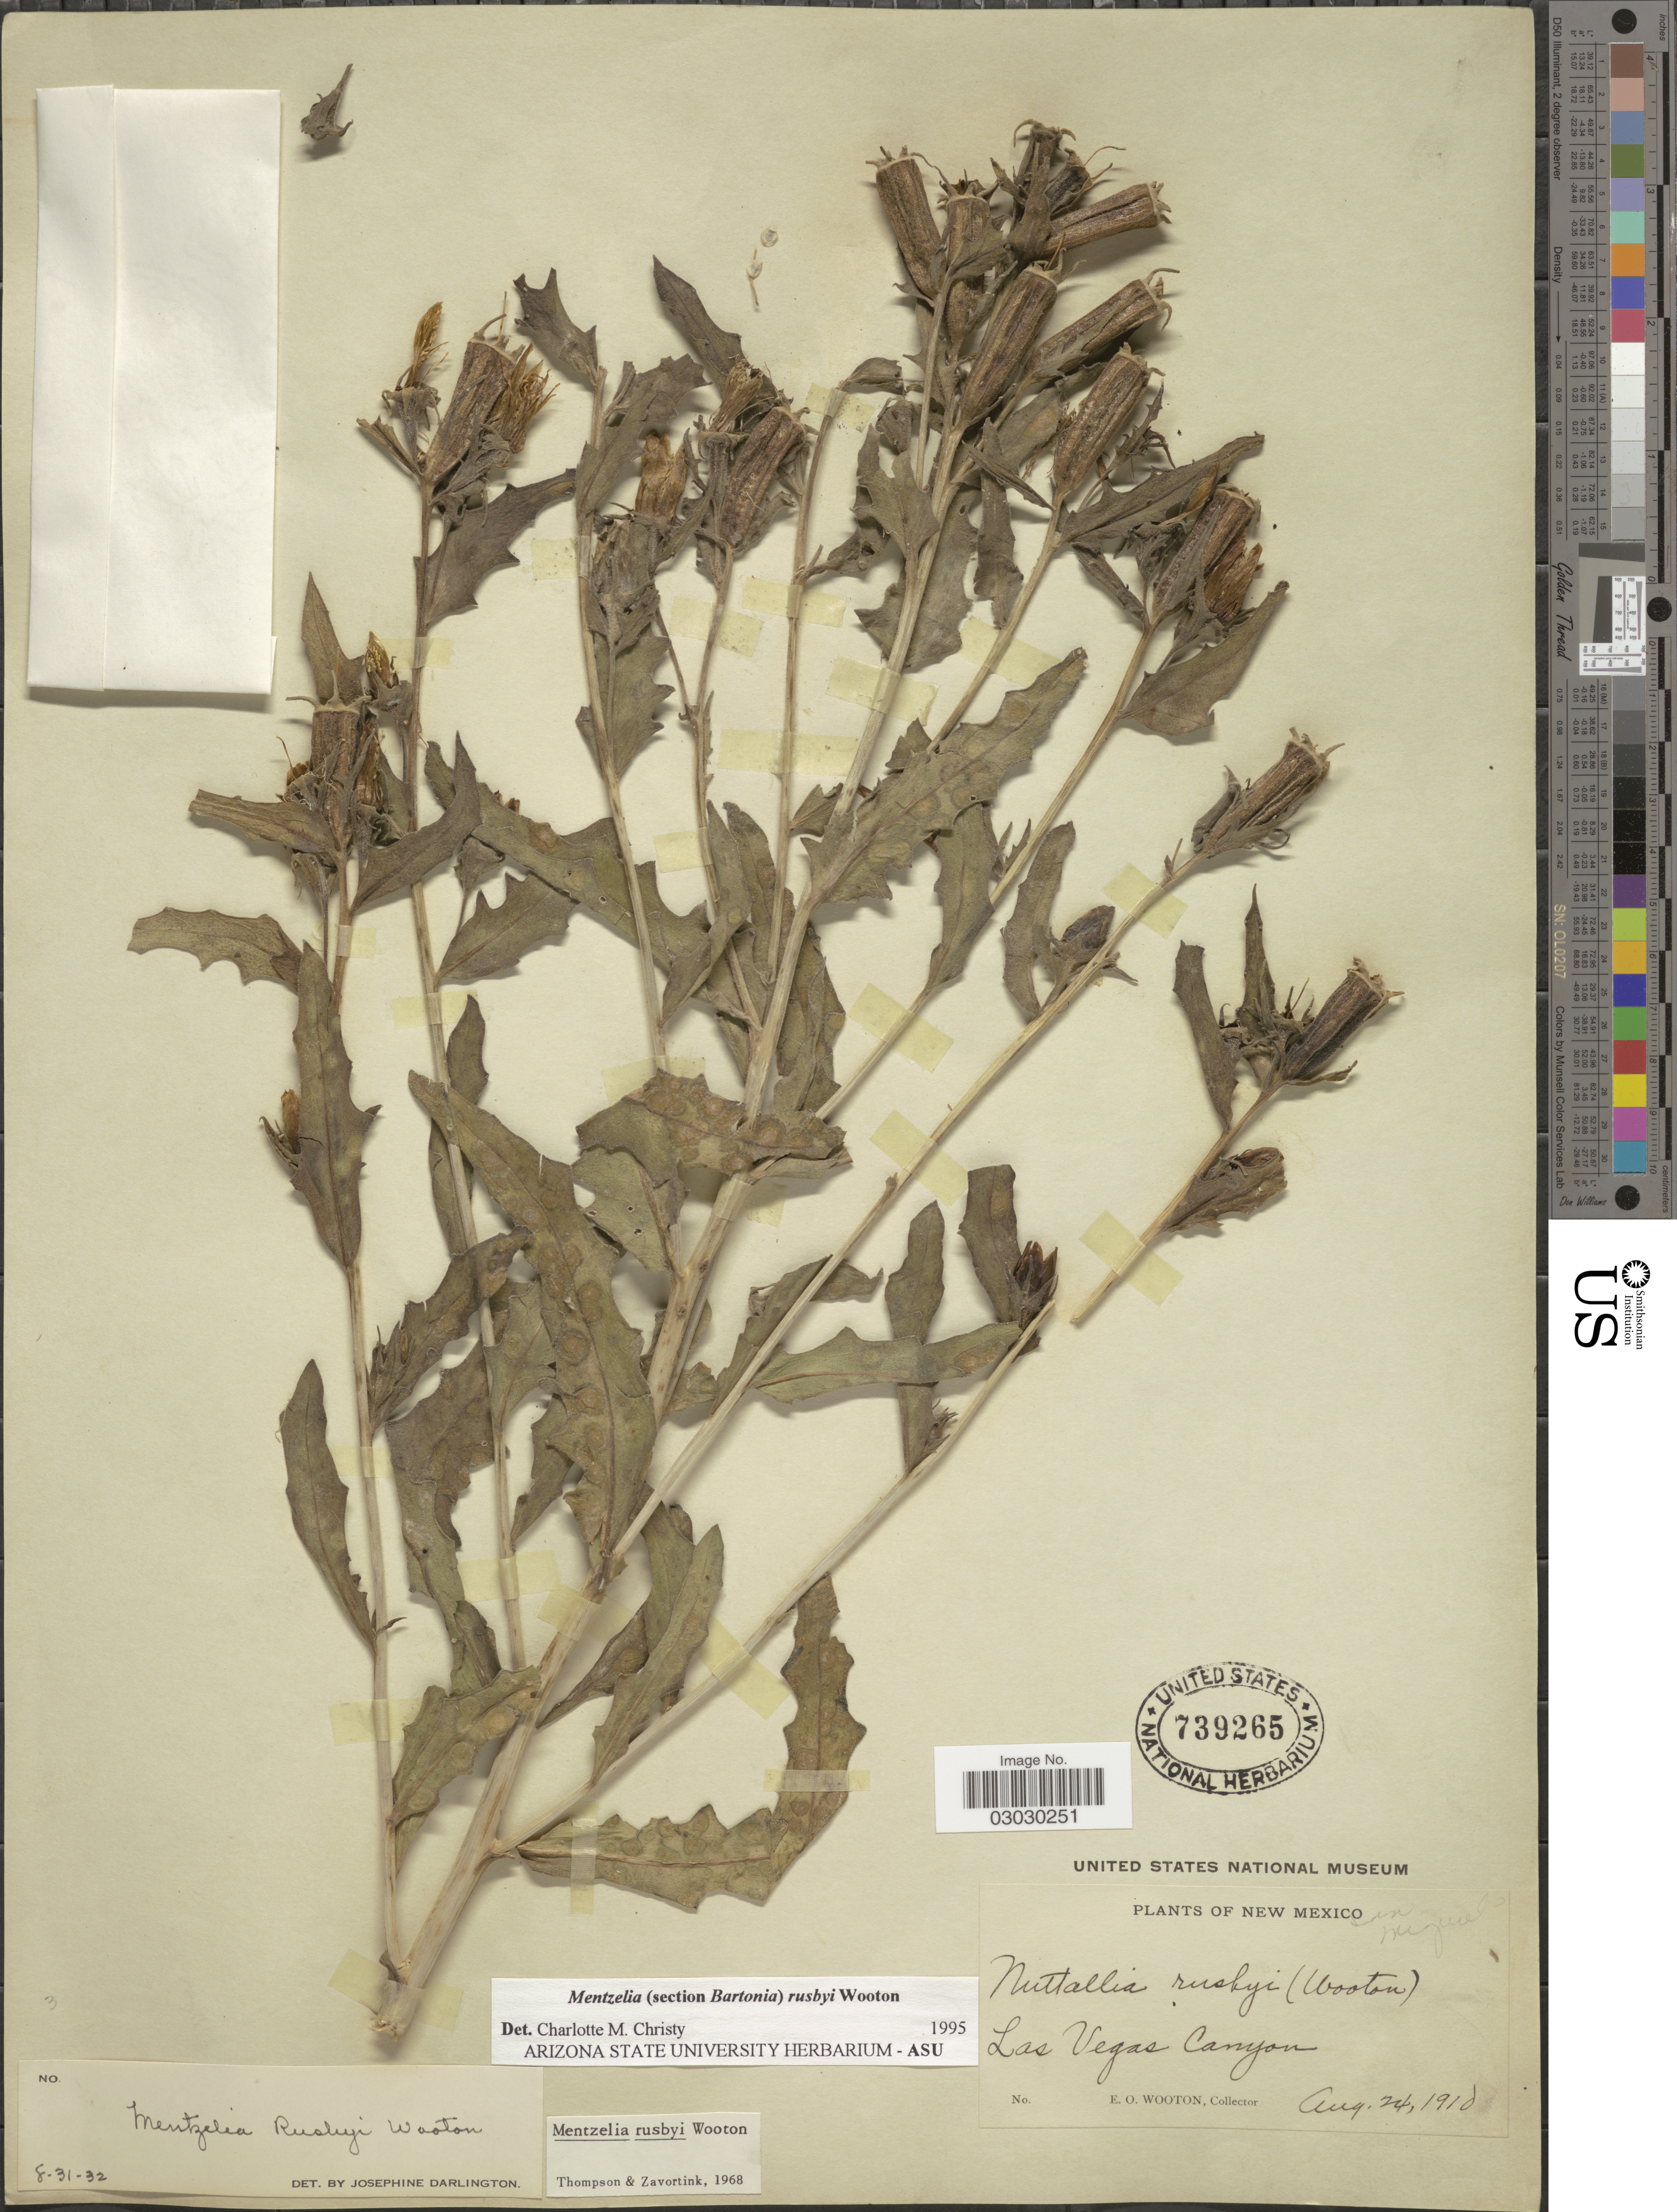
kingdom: Plantae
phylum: Tracheophyta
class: Magnoliopsida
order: Cornales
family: Loasaceae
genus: Mentzelia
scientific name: Mentzelia rusbyi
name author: Wooton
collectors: E. O. Wooton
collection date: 1910-08-24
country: United States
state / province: New Mexico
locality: Las Vegas Canyon.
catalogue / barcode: US 739265